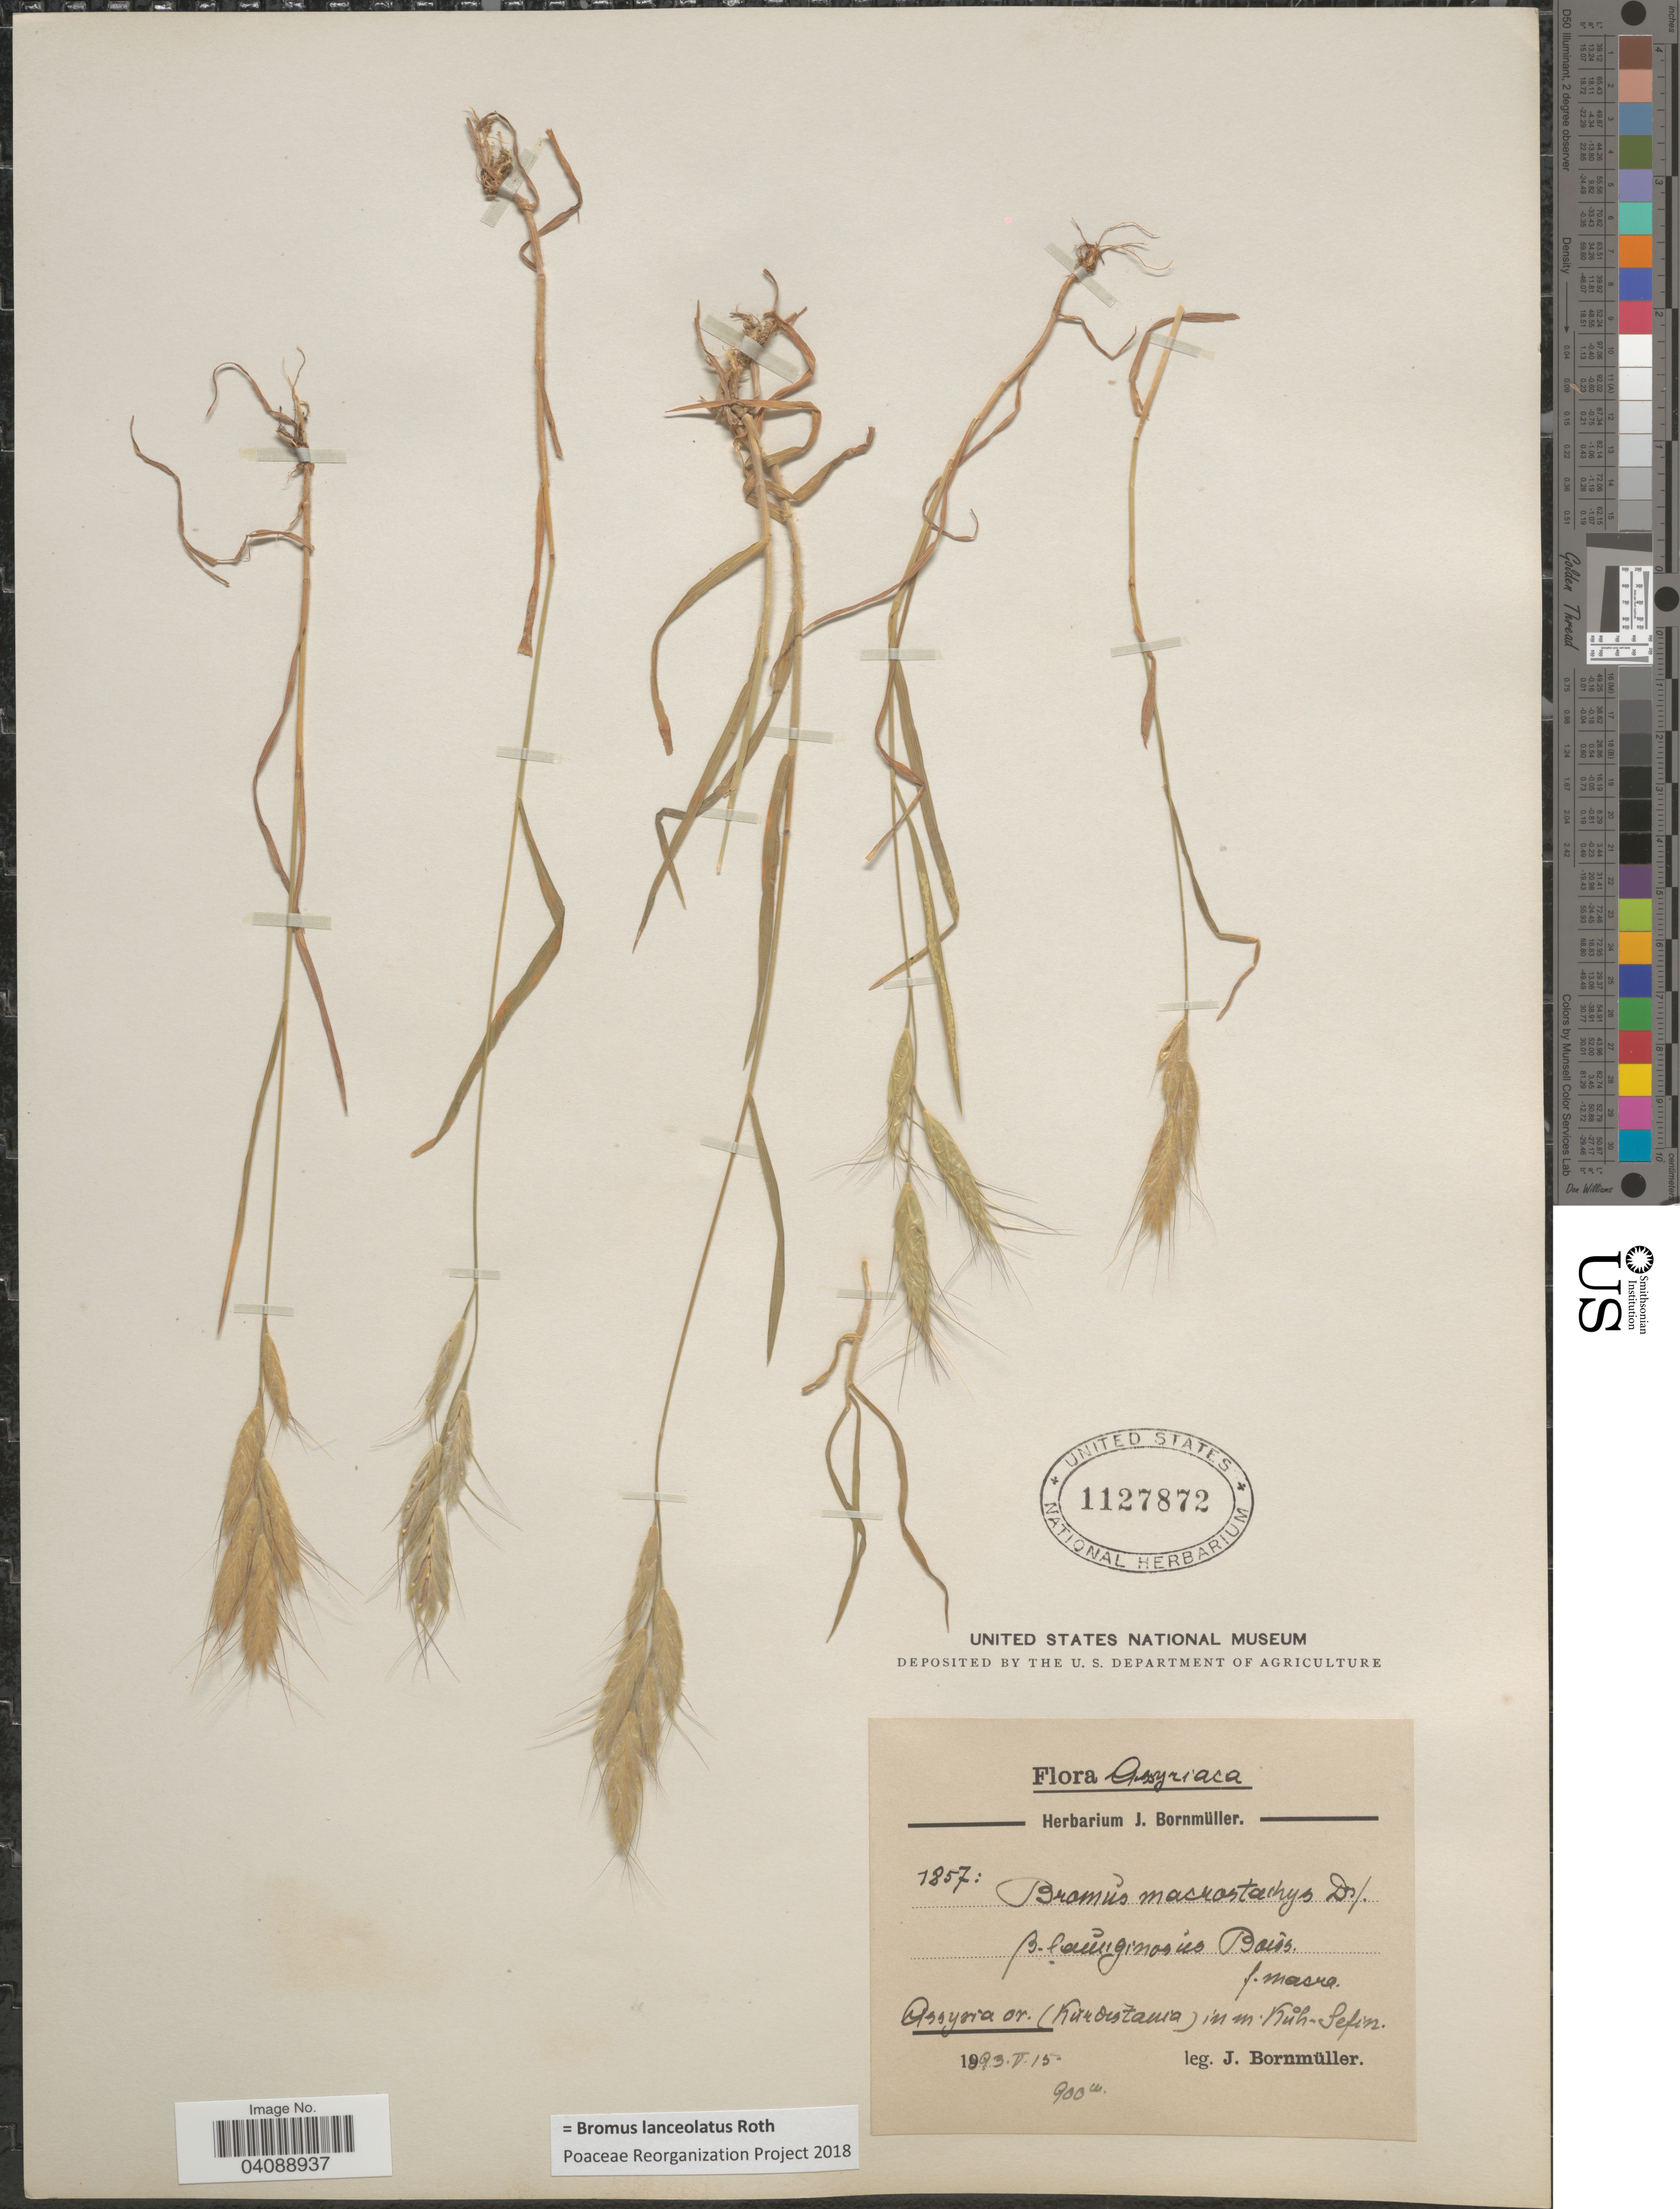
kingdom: Plantae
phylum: Tracheophyta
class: Liliopsida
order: Poales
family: Poaceae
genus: Bromus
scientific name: Bromus lanceolatus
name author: Roth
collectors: J. Bornmüller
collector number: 1857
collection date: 1993-05-15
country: Iran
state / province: Kurdistan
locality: Assyriaca. Assyria or. (Kurdistania) in m. Kuh-Sefin.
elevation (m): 900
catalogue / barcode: US 1127872